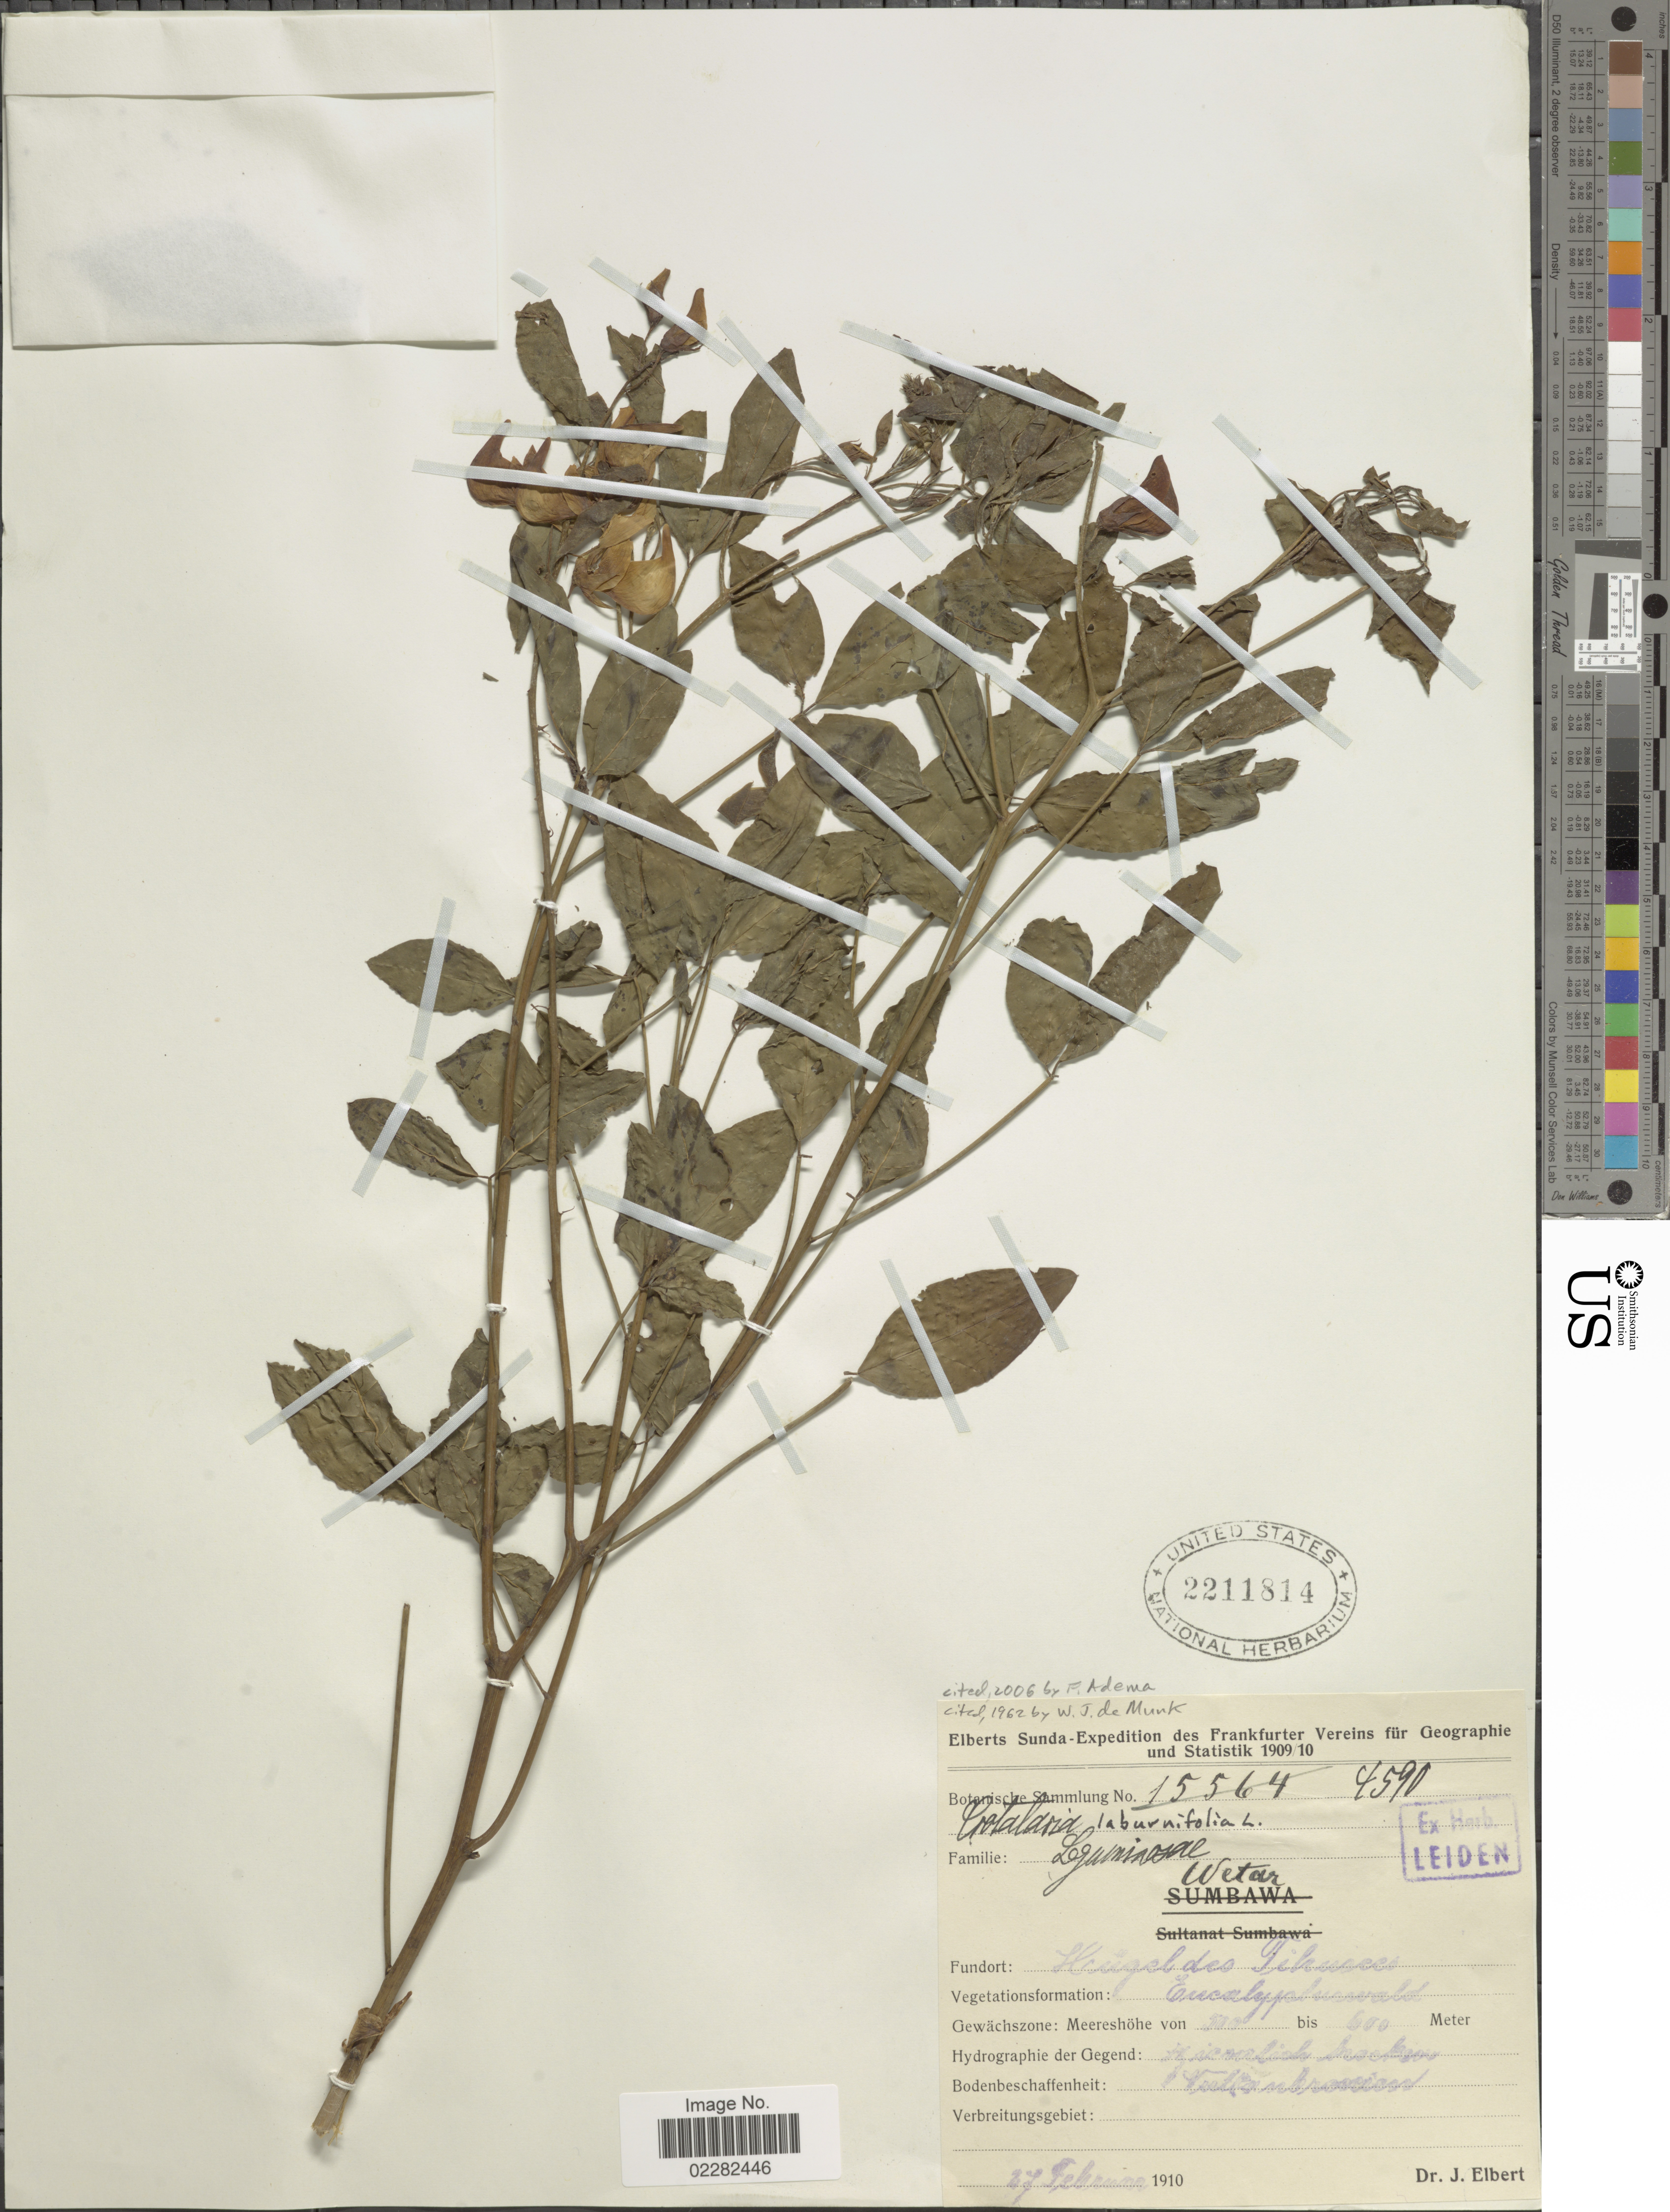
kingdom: Plantae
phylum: Tracheophyta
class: Magnoliopsida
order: Fabales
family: Fabaceae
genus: Crotalaria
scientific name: Crotalaria laburnifolia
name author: L.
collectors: J. Elbert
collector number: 4590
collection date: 1910-02-27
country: Indonesia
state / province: Maluku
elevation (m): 600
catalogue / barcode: US 2211841